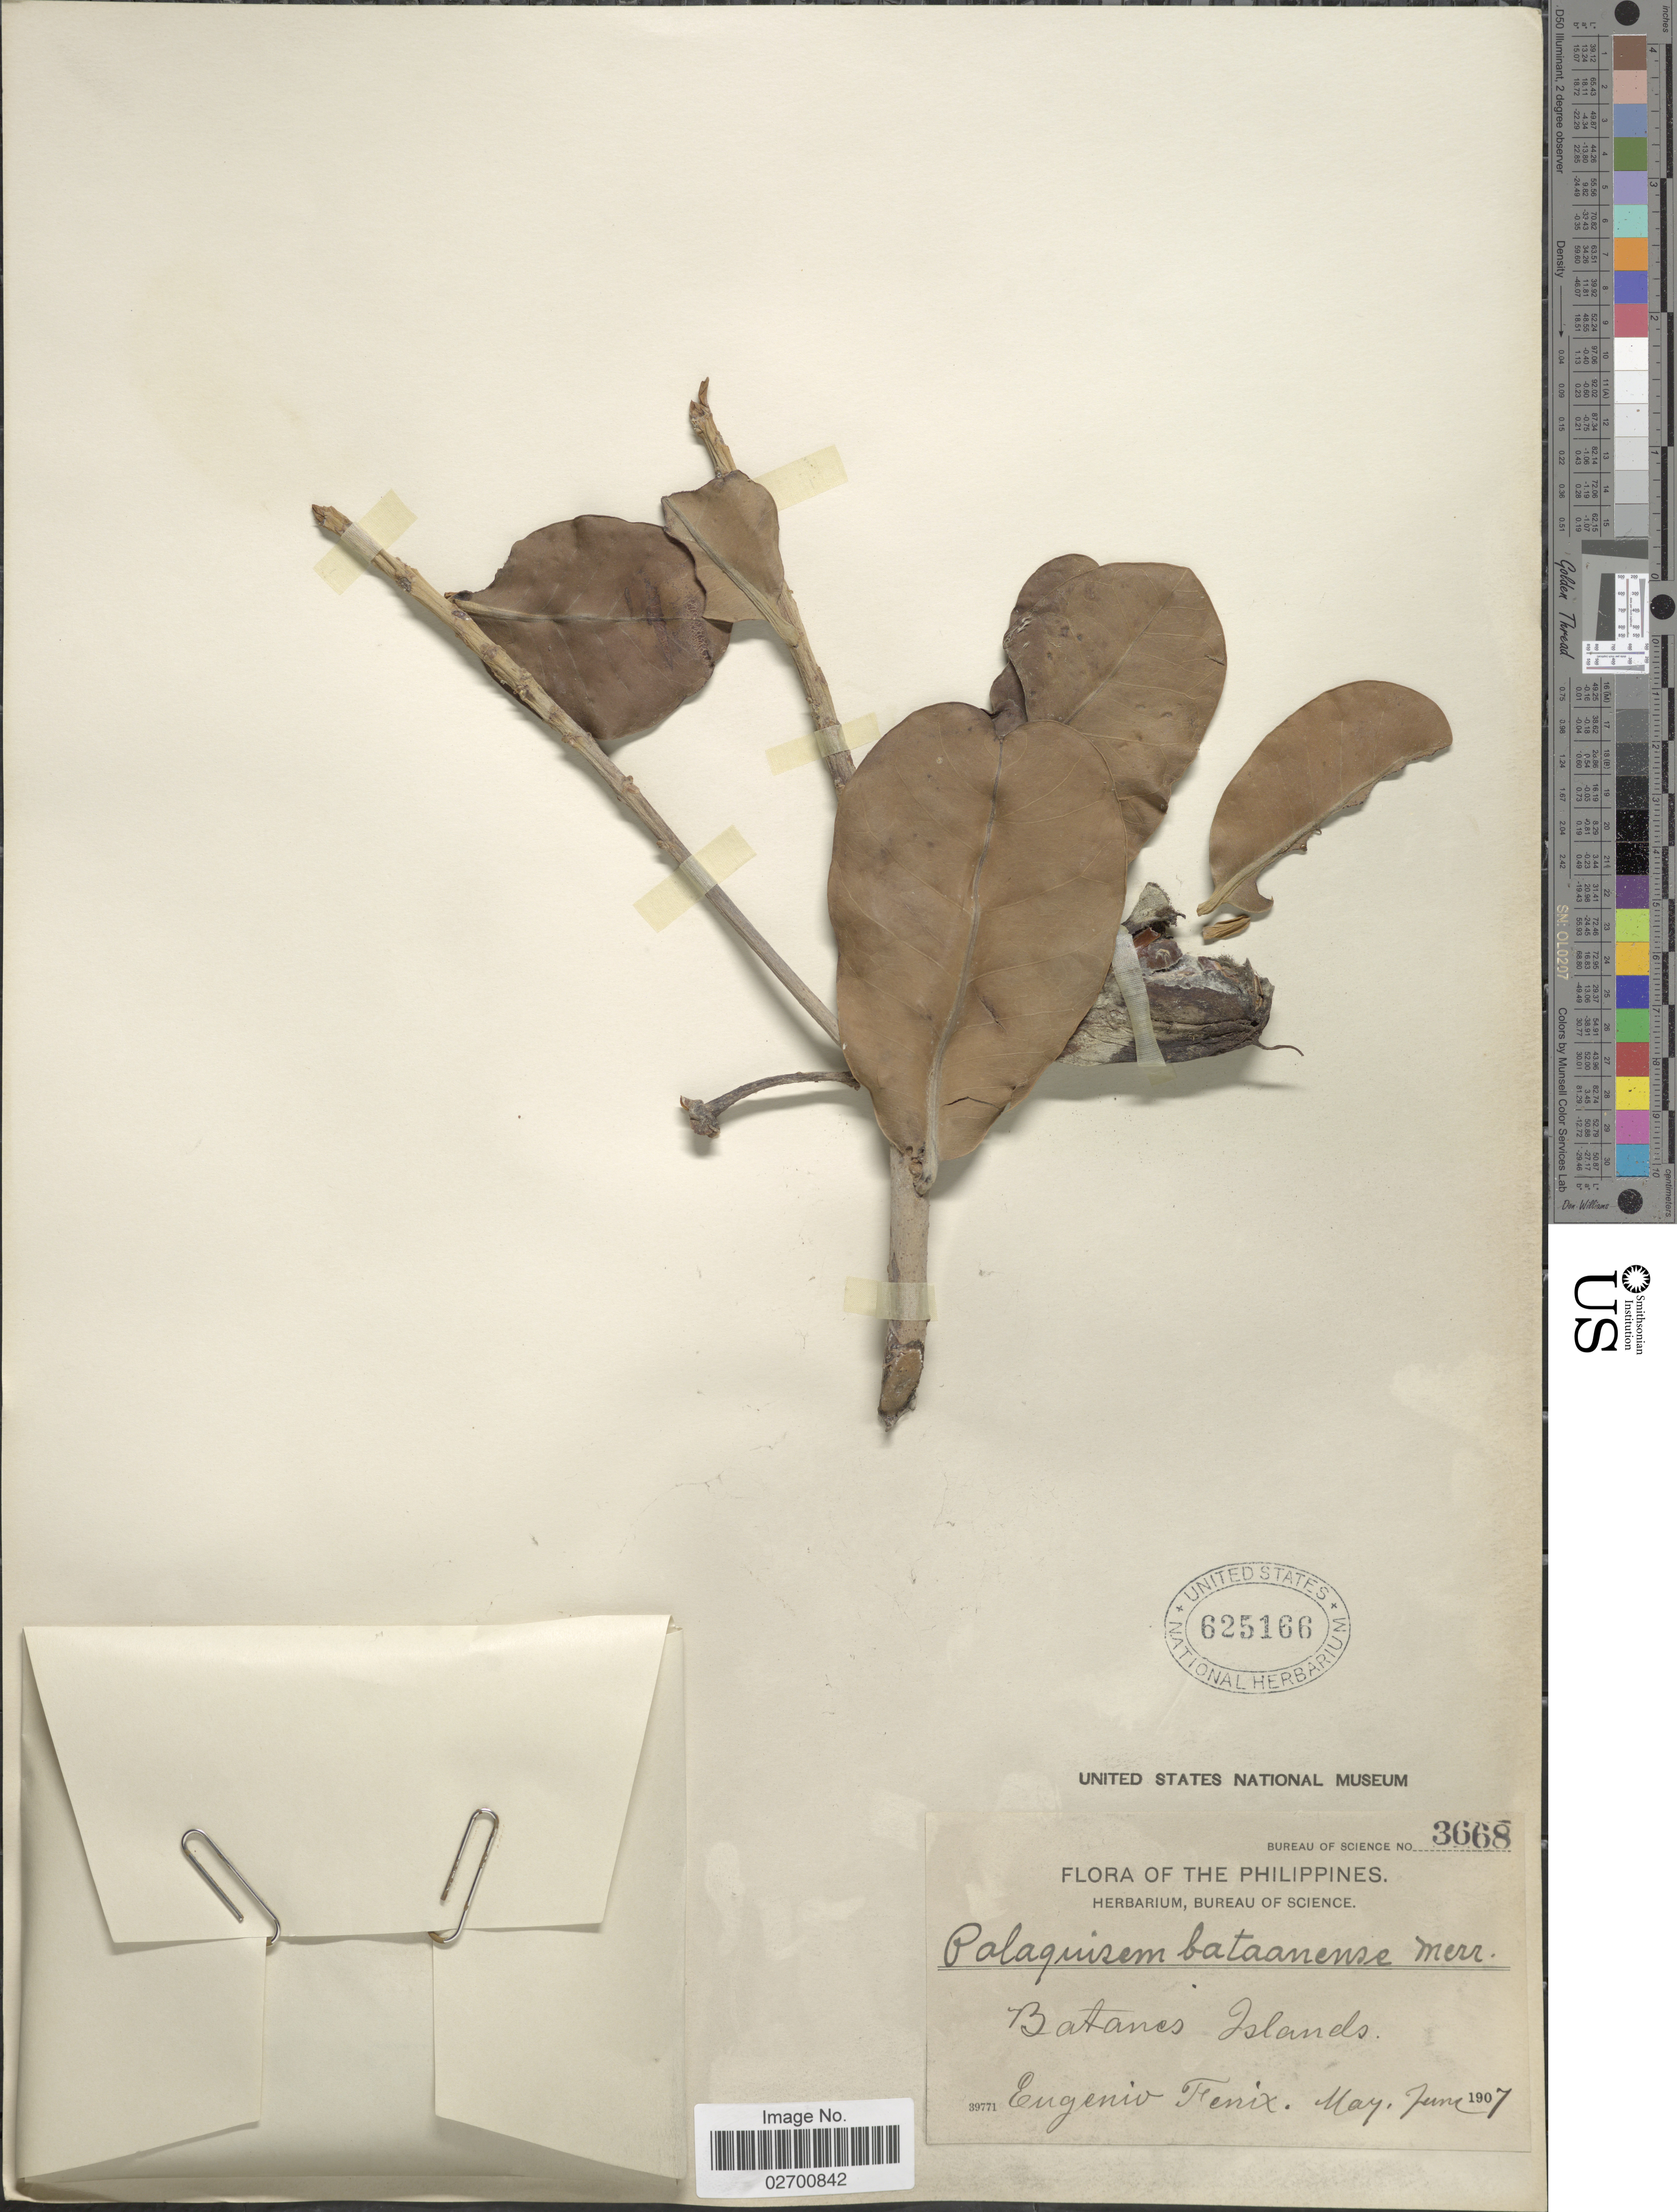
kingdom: Plantae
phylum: Tracheophyta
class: Magnoliopsida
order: Ericales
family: Sapotaceae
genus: Palaquium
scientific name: Palaquium bataanense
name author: Merr.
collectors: E. Fénix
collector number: Bureau of Science 3668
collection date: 1907-05/1907-06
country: Philippines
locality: Batanes Islands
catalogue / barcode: US 625166